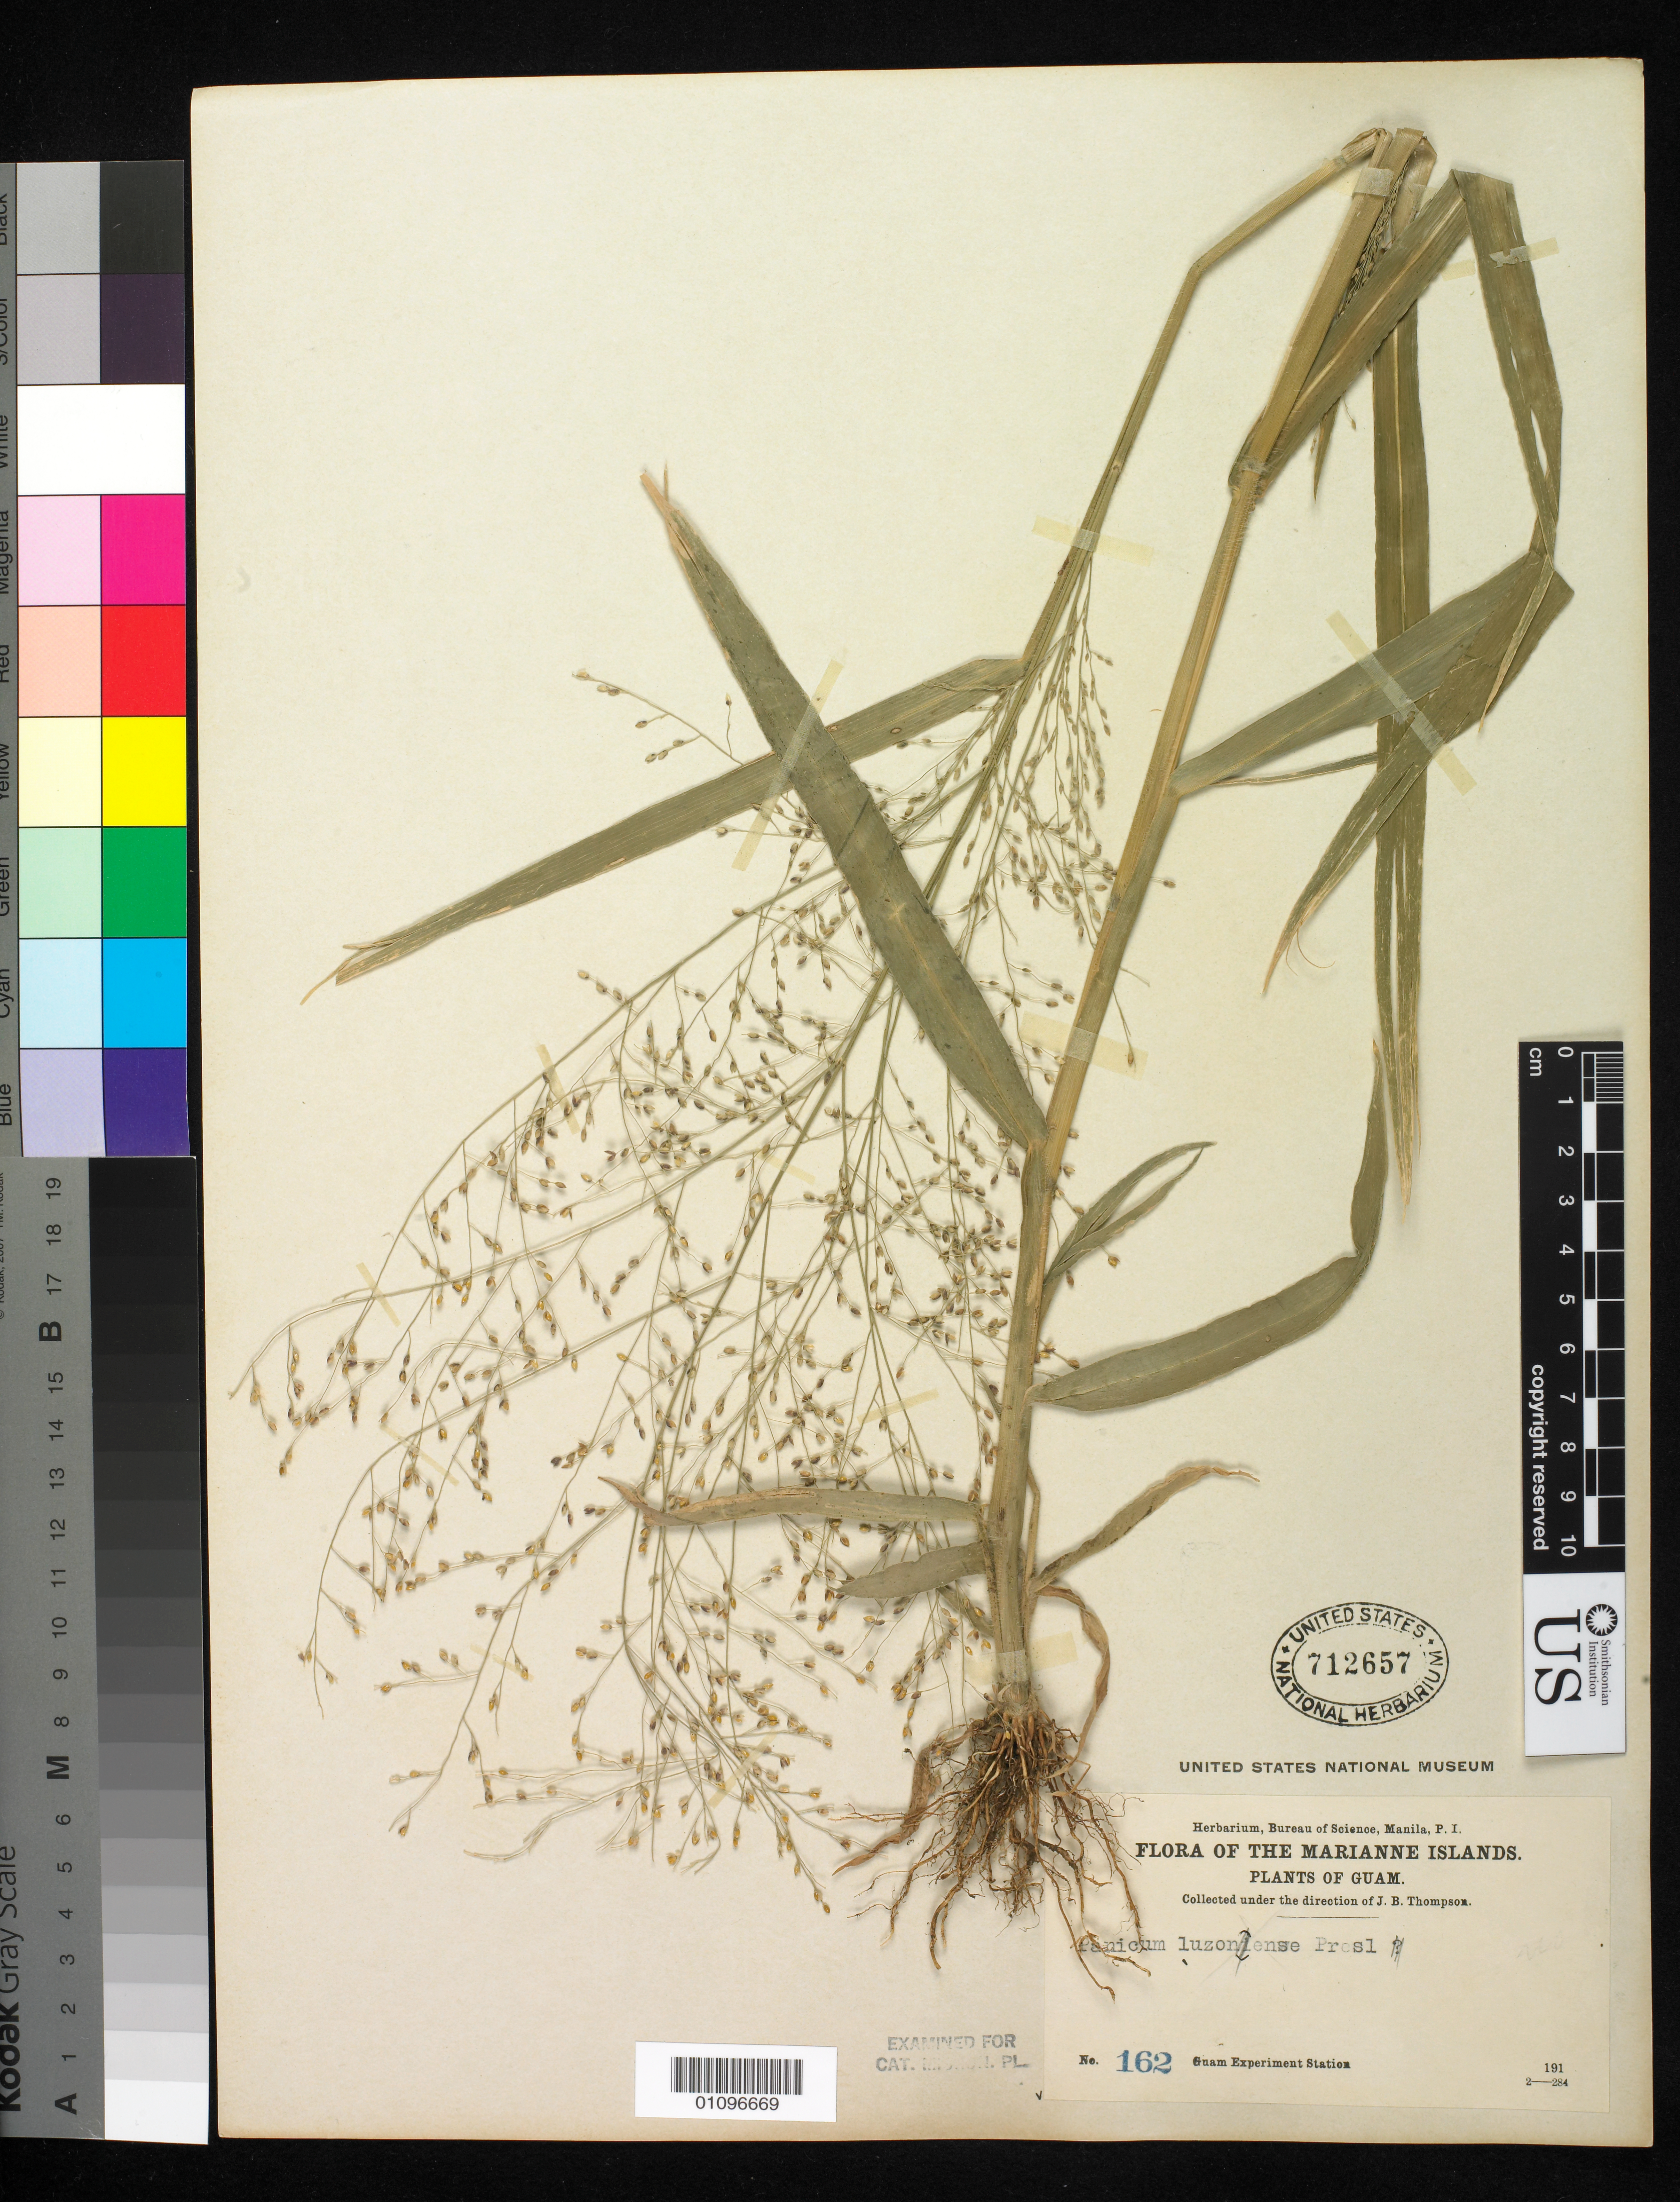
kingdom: Plantae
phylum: Tracheophyta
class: Liliopsida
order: Poales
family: Poaceae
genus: Panicum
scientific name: Panicum luzonense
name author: J. Presl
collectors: J. B. Thompson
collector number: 162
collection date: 1910/1919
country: Guam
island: Guam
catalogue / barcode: US 712657